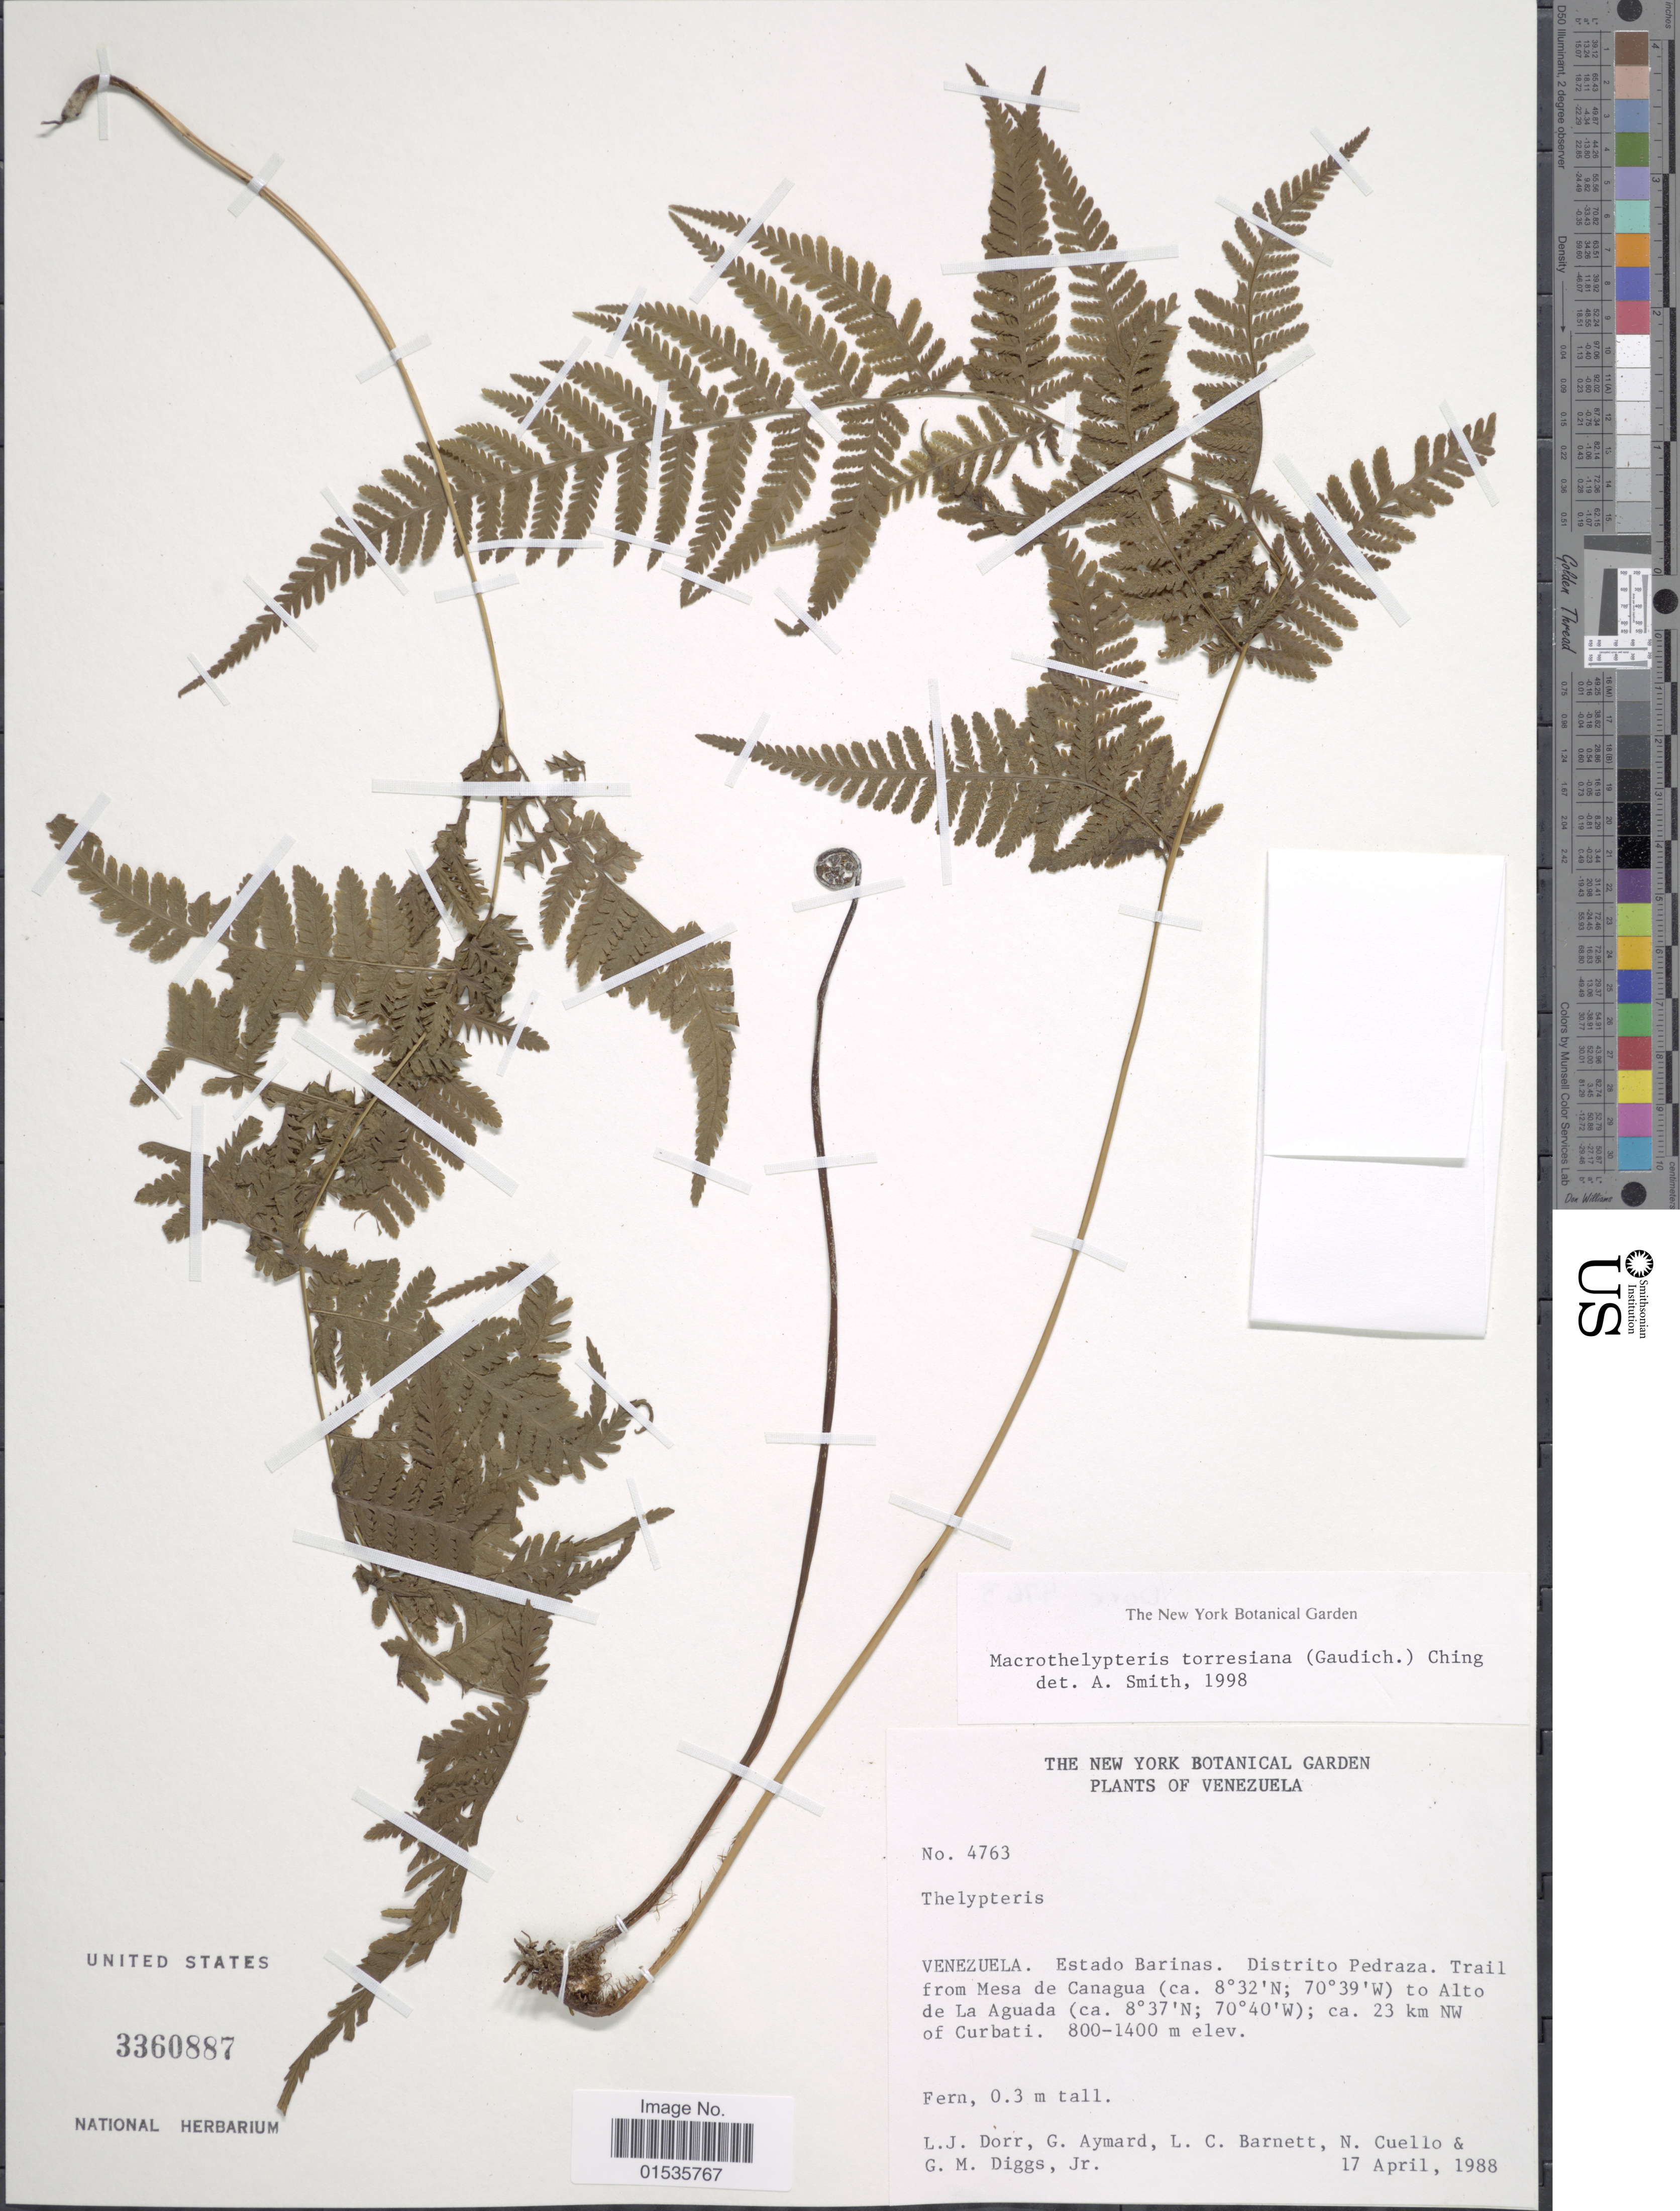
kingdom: Plantae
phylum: Tracheophyta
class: Polypodiopsida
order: Polypodiales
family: Thelypteridaceae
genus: Macrothelypteris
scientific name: Macrothelypteris torresiana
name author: (Gaudich.) Ching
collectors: L. J. Dorr, G. A. Aymard, L. C. Barnett, N. L. Cuello & G. Diggs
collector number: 4763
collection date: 1988-04-17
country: Venezuela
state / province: Barinas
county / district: Pedraza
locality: Trail from Mesa de Canagua to Alto de La Aguada, ca. 23 km NW of Curbati.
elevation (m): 800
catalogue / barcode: US 3360887